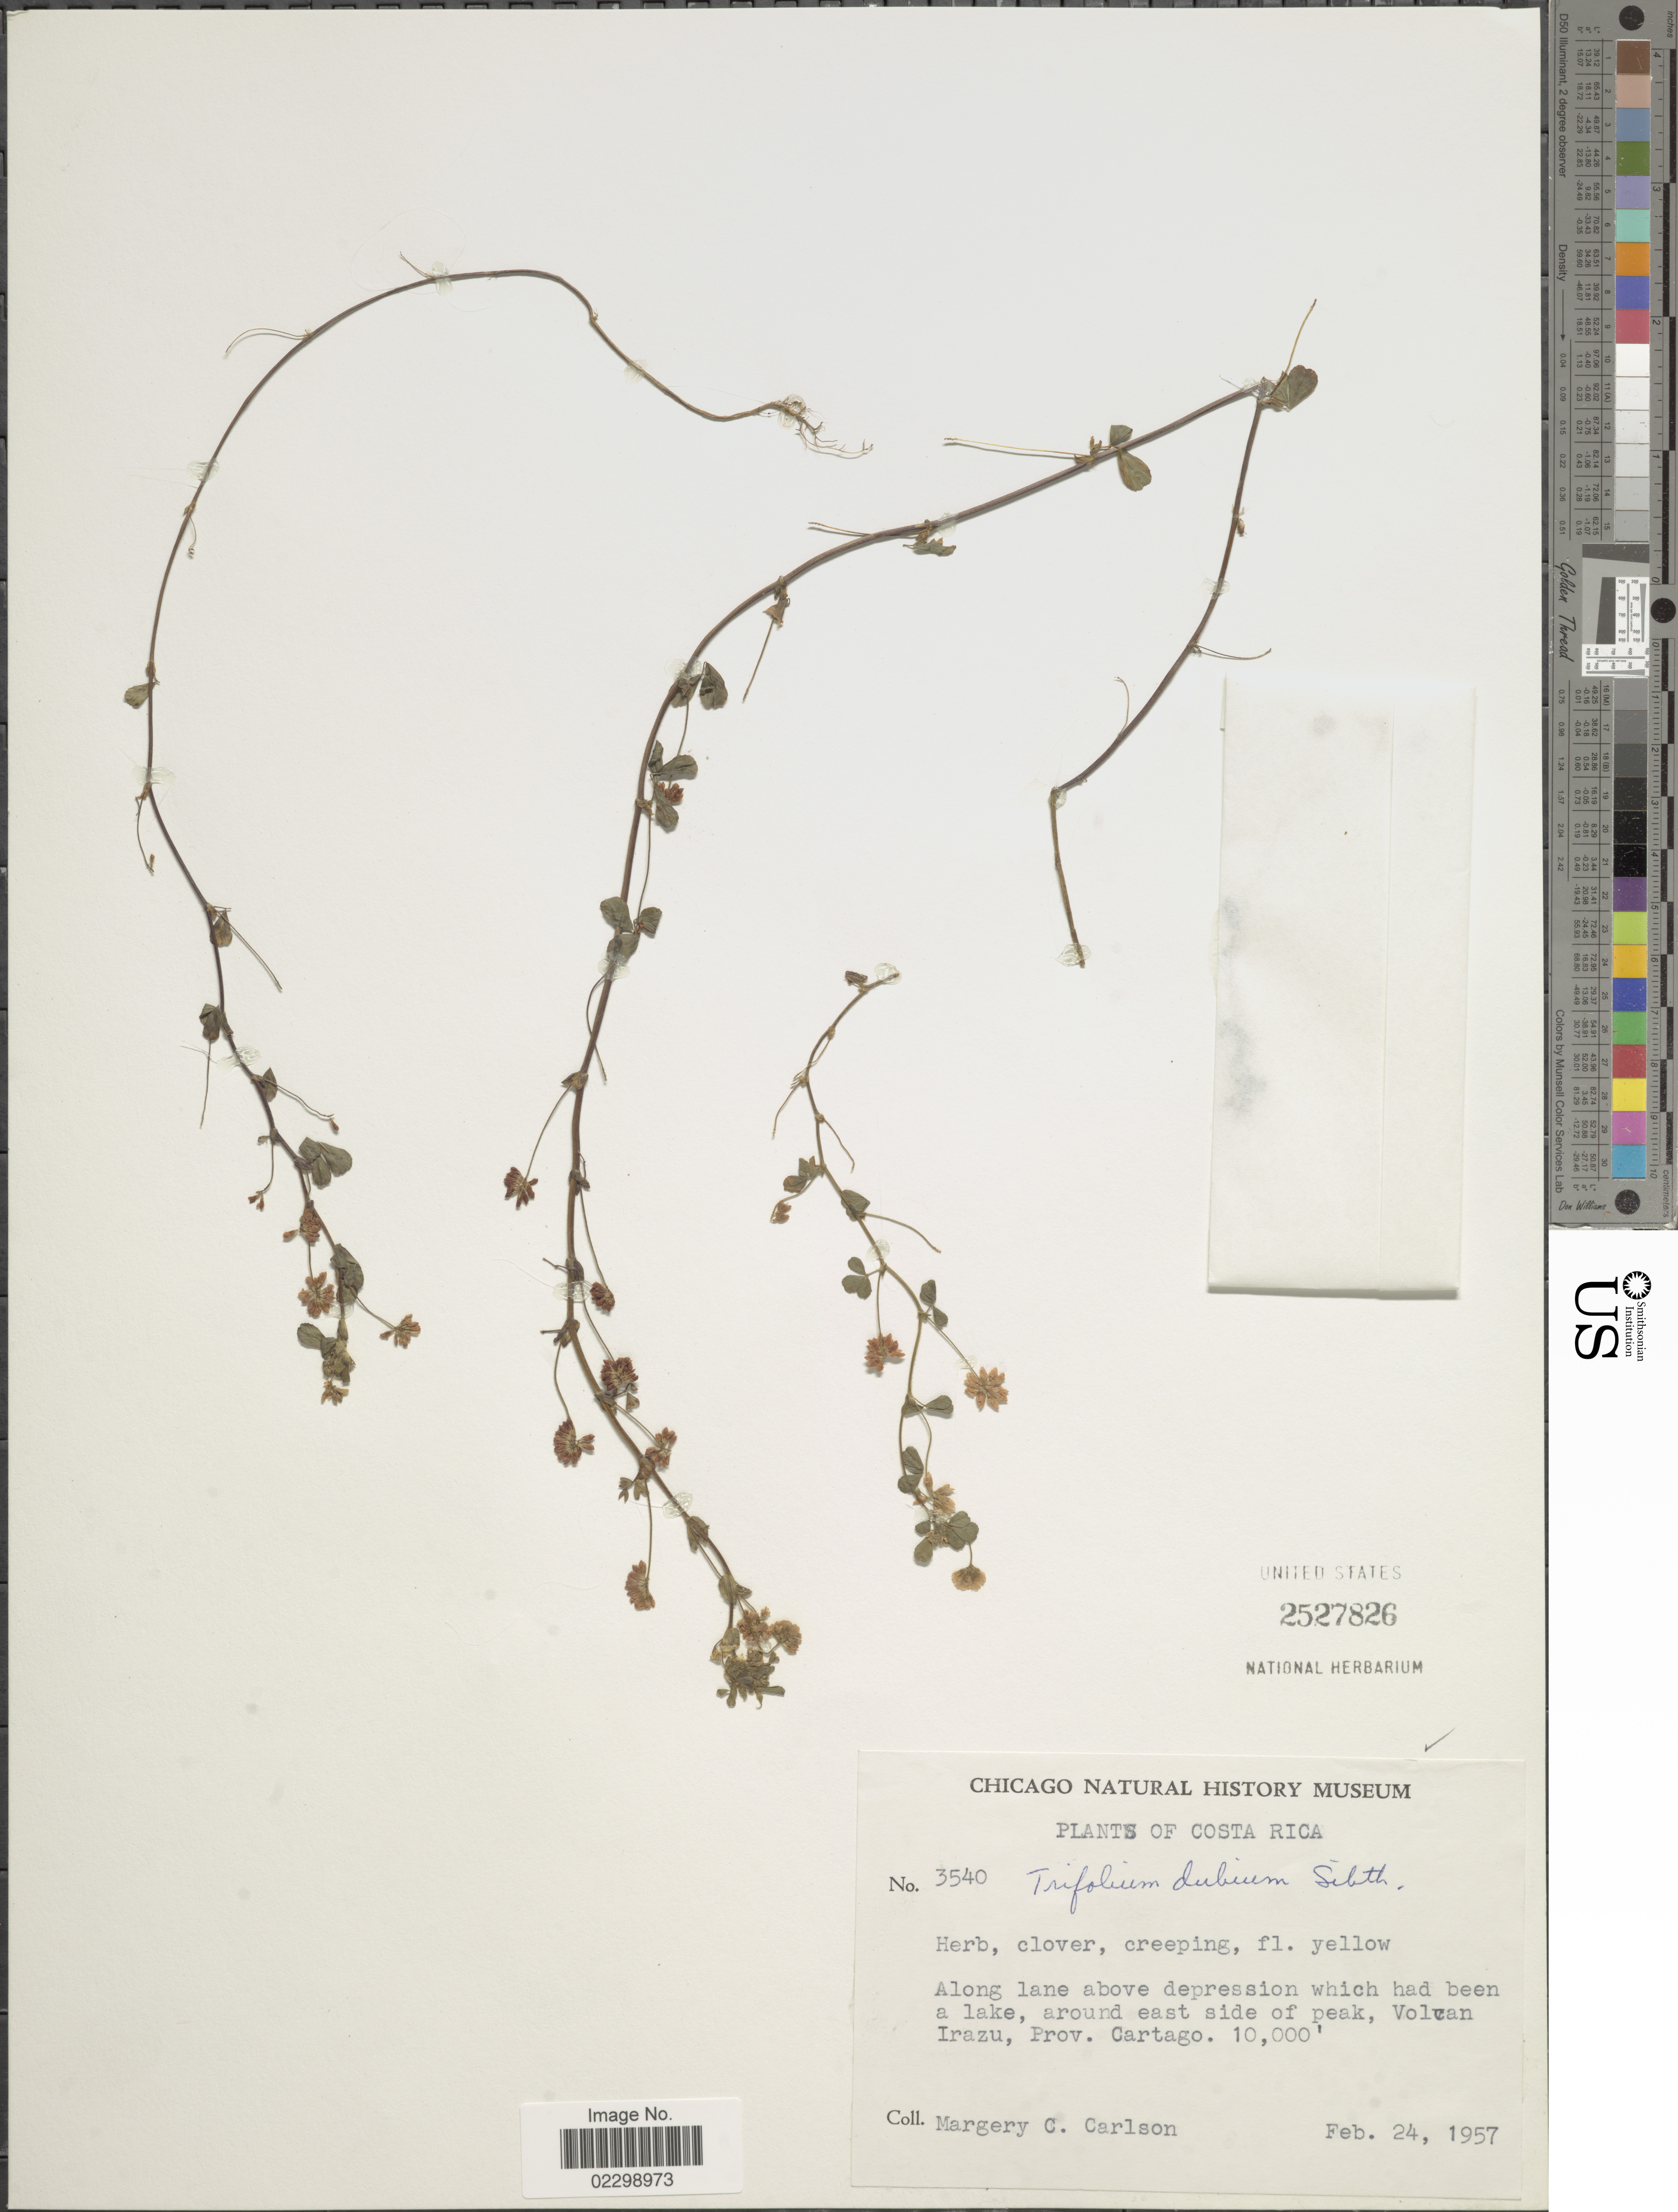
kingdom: Plantae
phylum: Tracheophyta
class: Magnoliopsida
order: Fabales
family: Fabaceae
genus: Trifolium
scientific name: Trifolium dubium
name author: Sibth.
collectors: M. C. Carlson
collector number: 3540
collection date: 1957-02-24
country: Costa Rica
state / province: Cartago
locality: Along lane above depression which had been a lake, around east side of peak, Volcan Irazu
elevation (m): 3048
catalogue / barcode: US 2527826